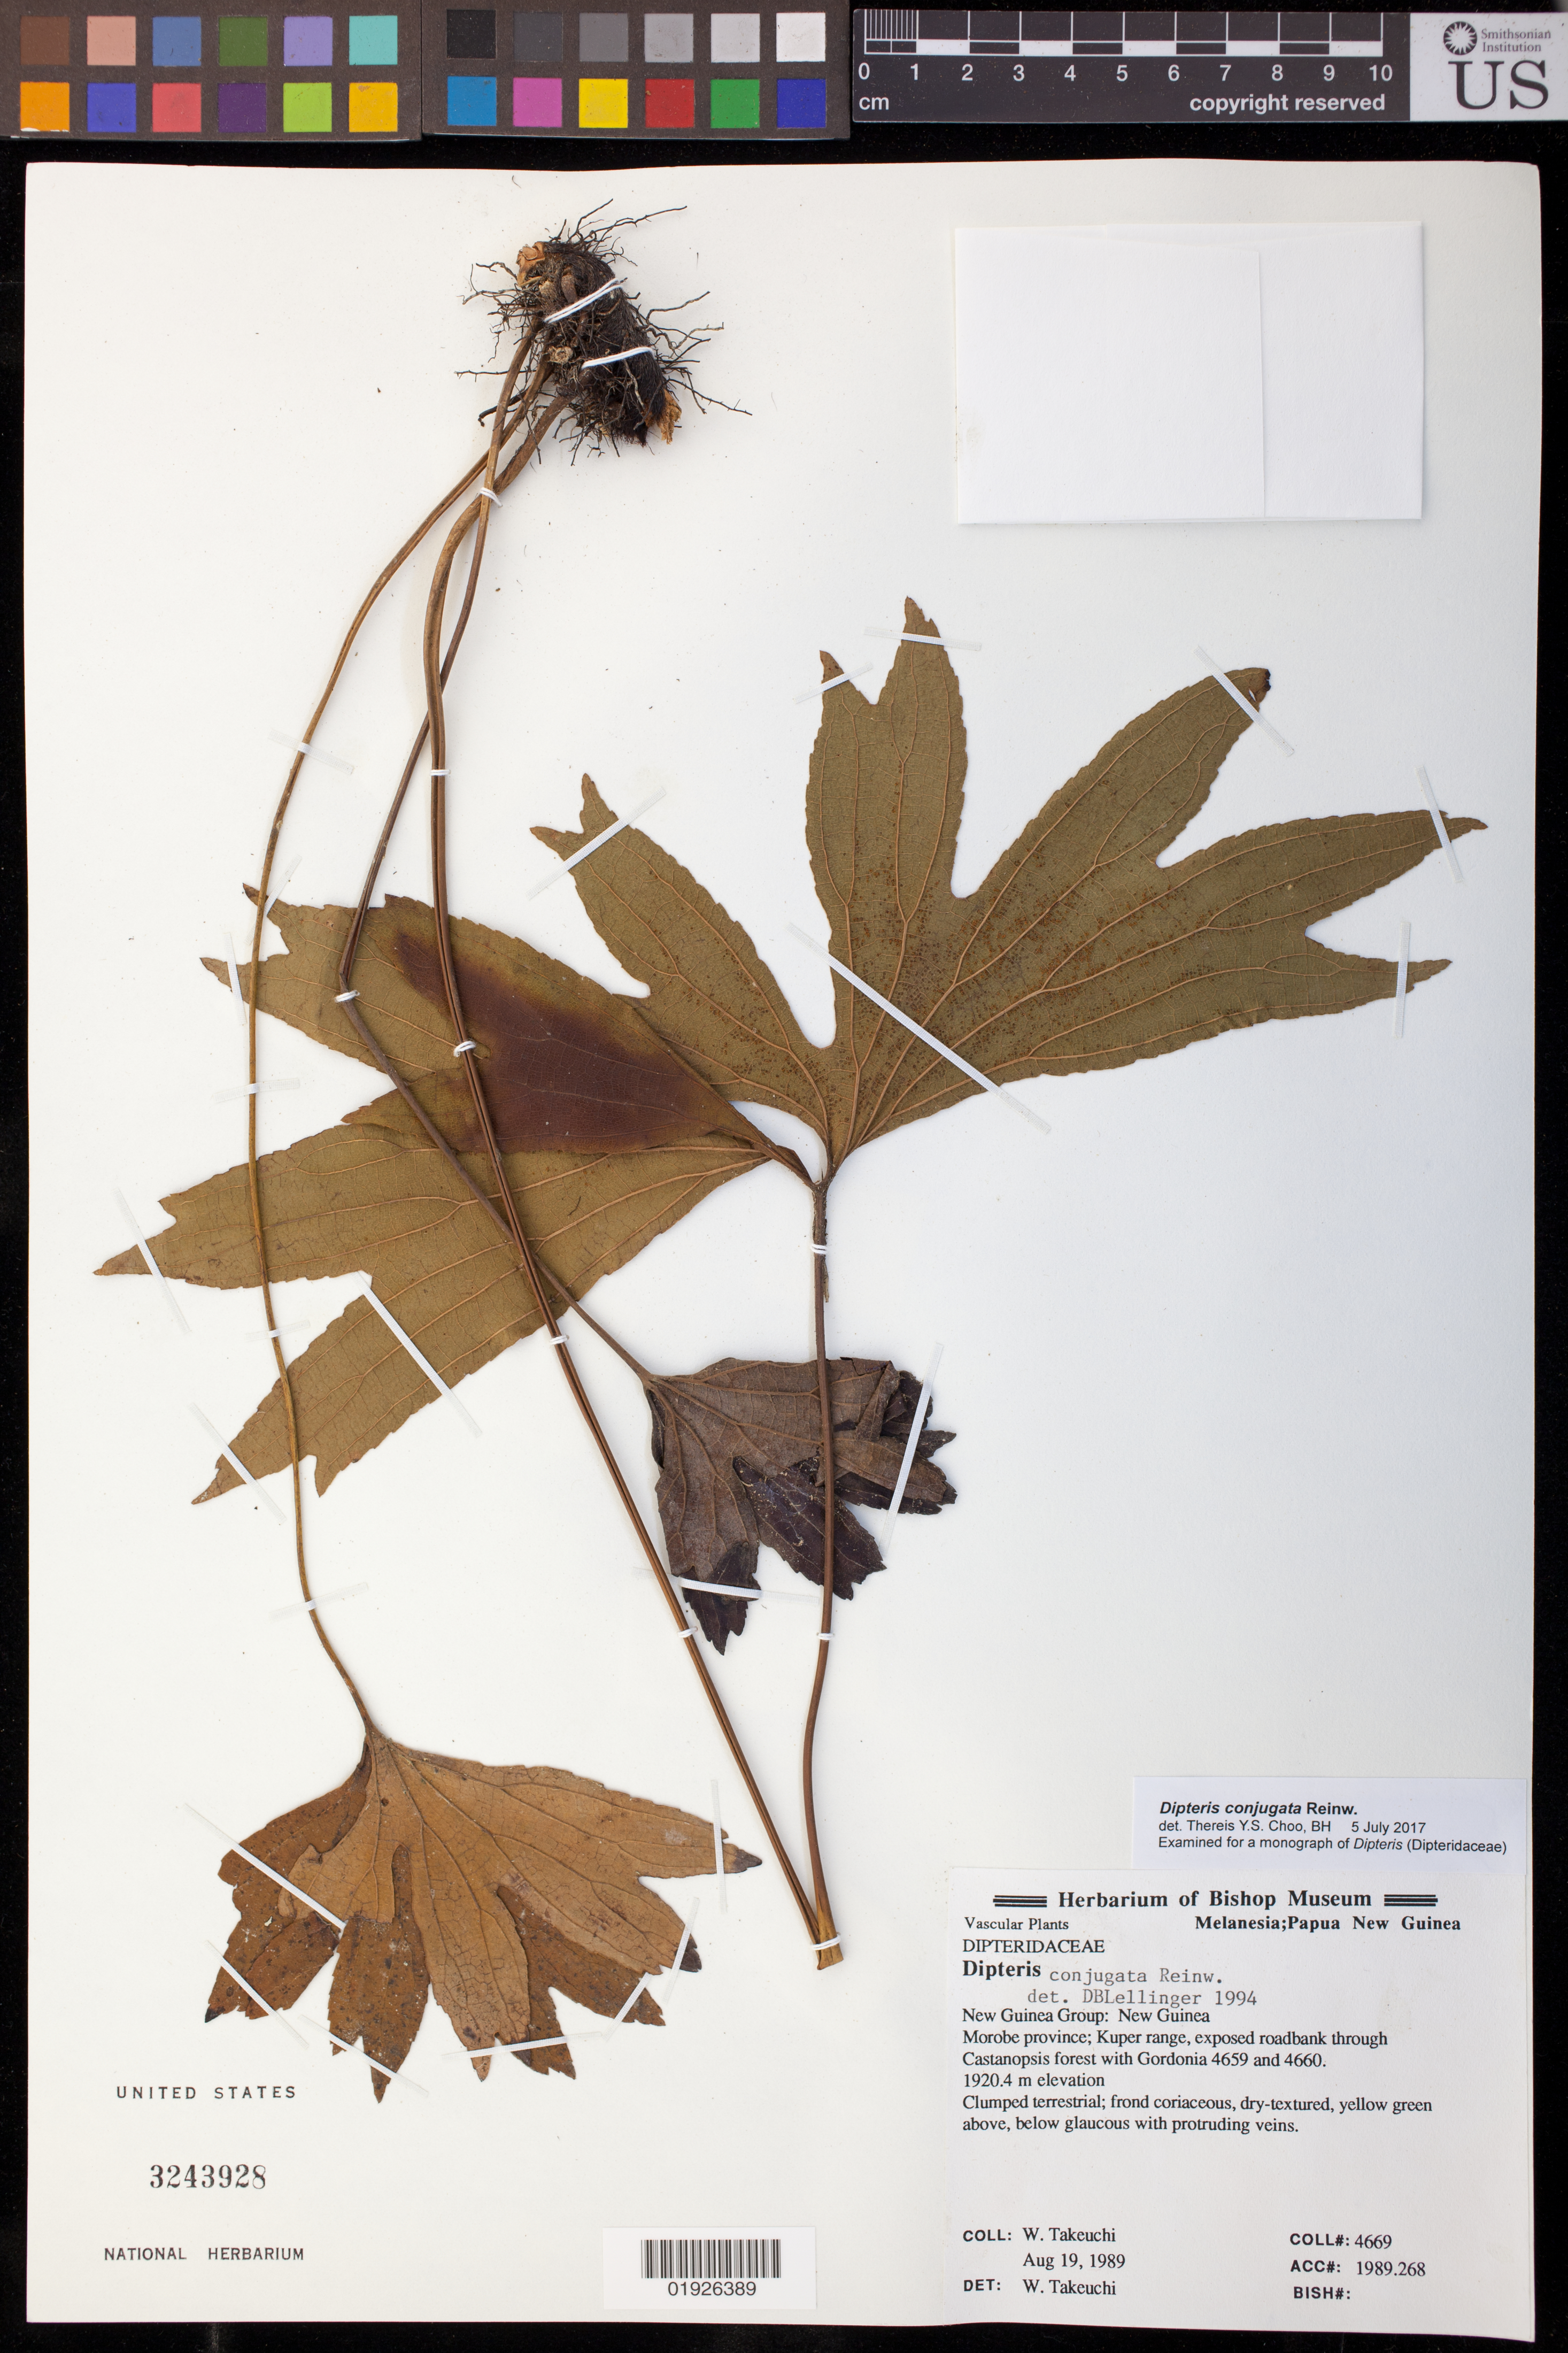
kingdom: Plantae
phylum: Tracheophyta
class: Polypodiopsida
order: Gleicheniales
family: Dipteridaceae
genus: Dipteris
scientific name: Dipteris conjugata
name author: Reinw.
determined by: Choo, Thereis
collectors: W. Takeuchi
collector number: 4669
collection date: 1989-08-19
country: Papua New Guinea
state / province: Morobe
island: New Guinea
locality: New Guinea Group:New Guinea. Morobe Province, Kuper Range, exposed roadbank through Castanopsis forest.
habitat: Exposed roadbank through Castanopsis forest.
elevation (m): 1920.4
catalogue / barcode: US 3243928